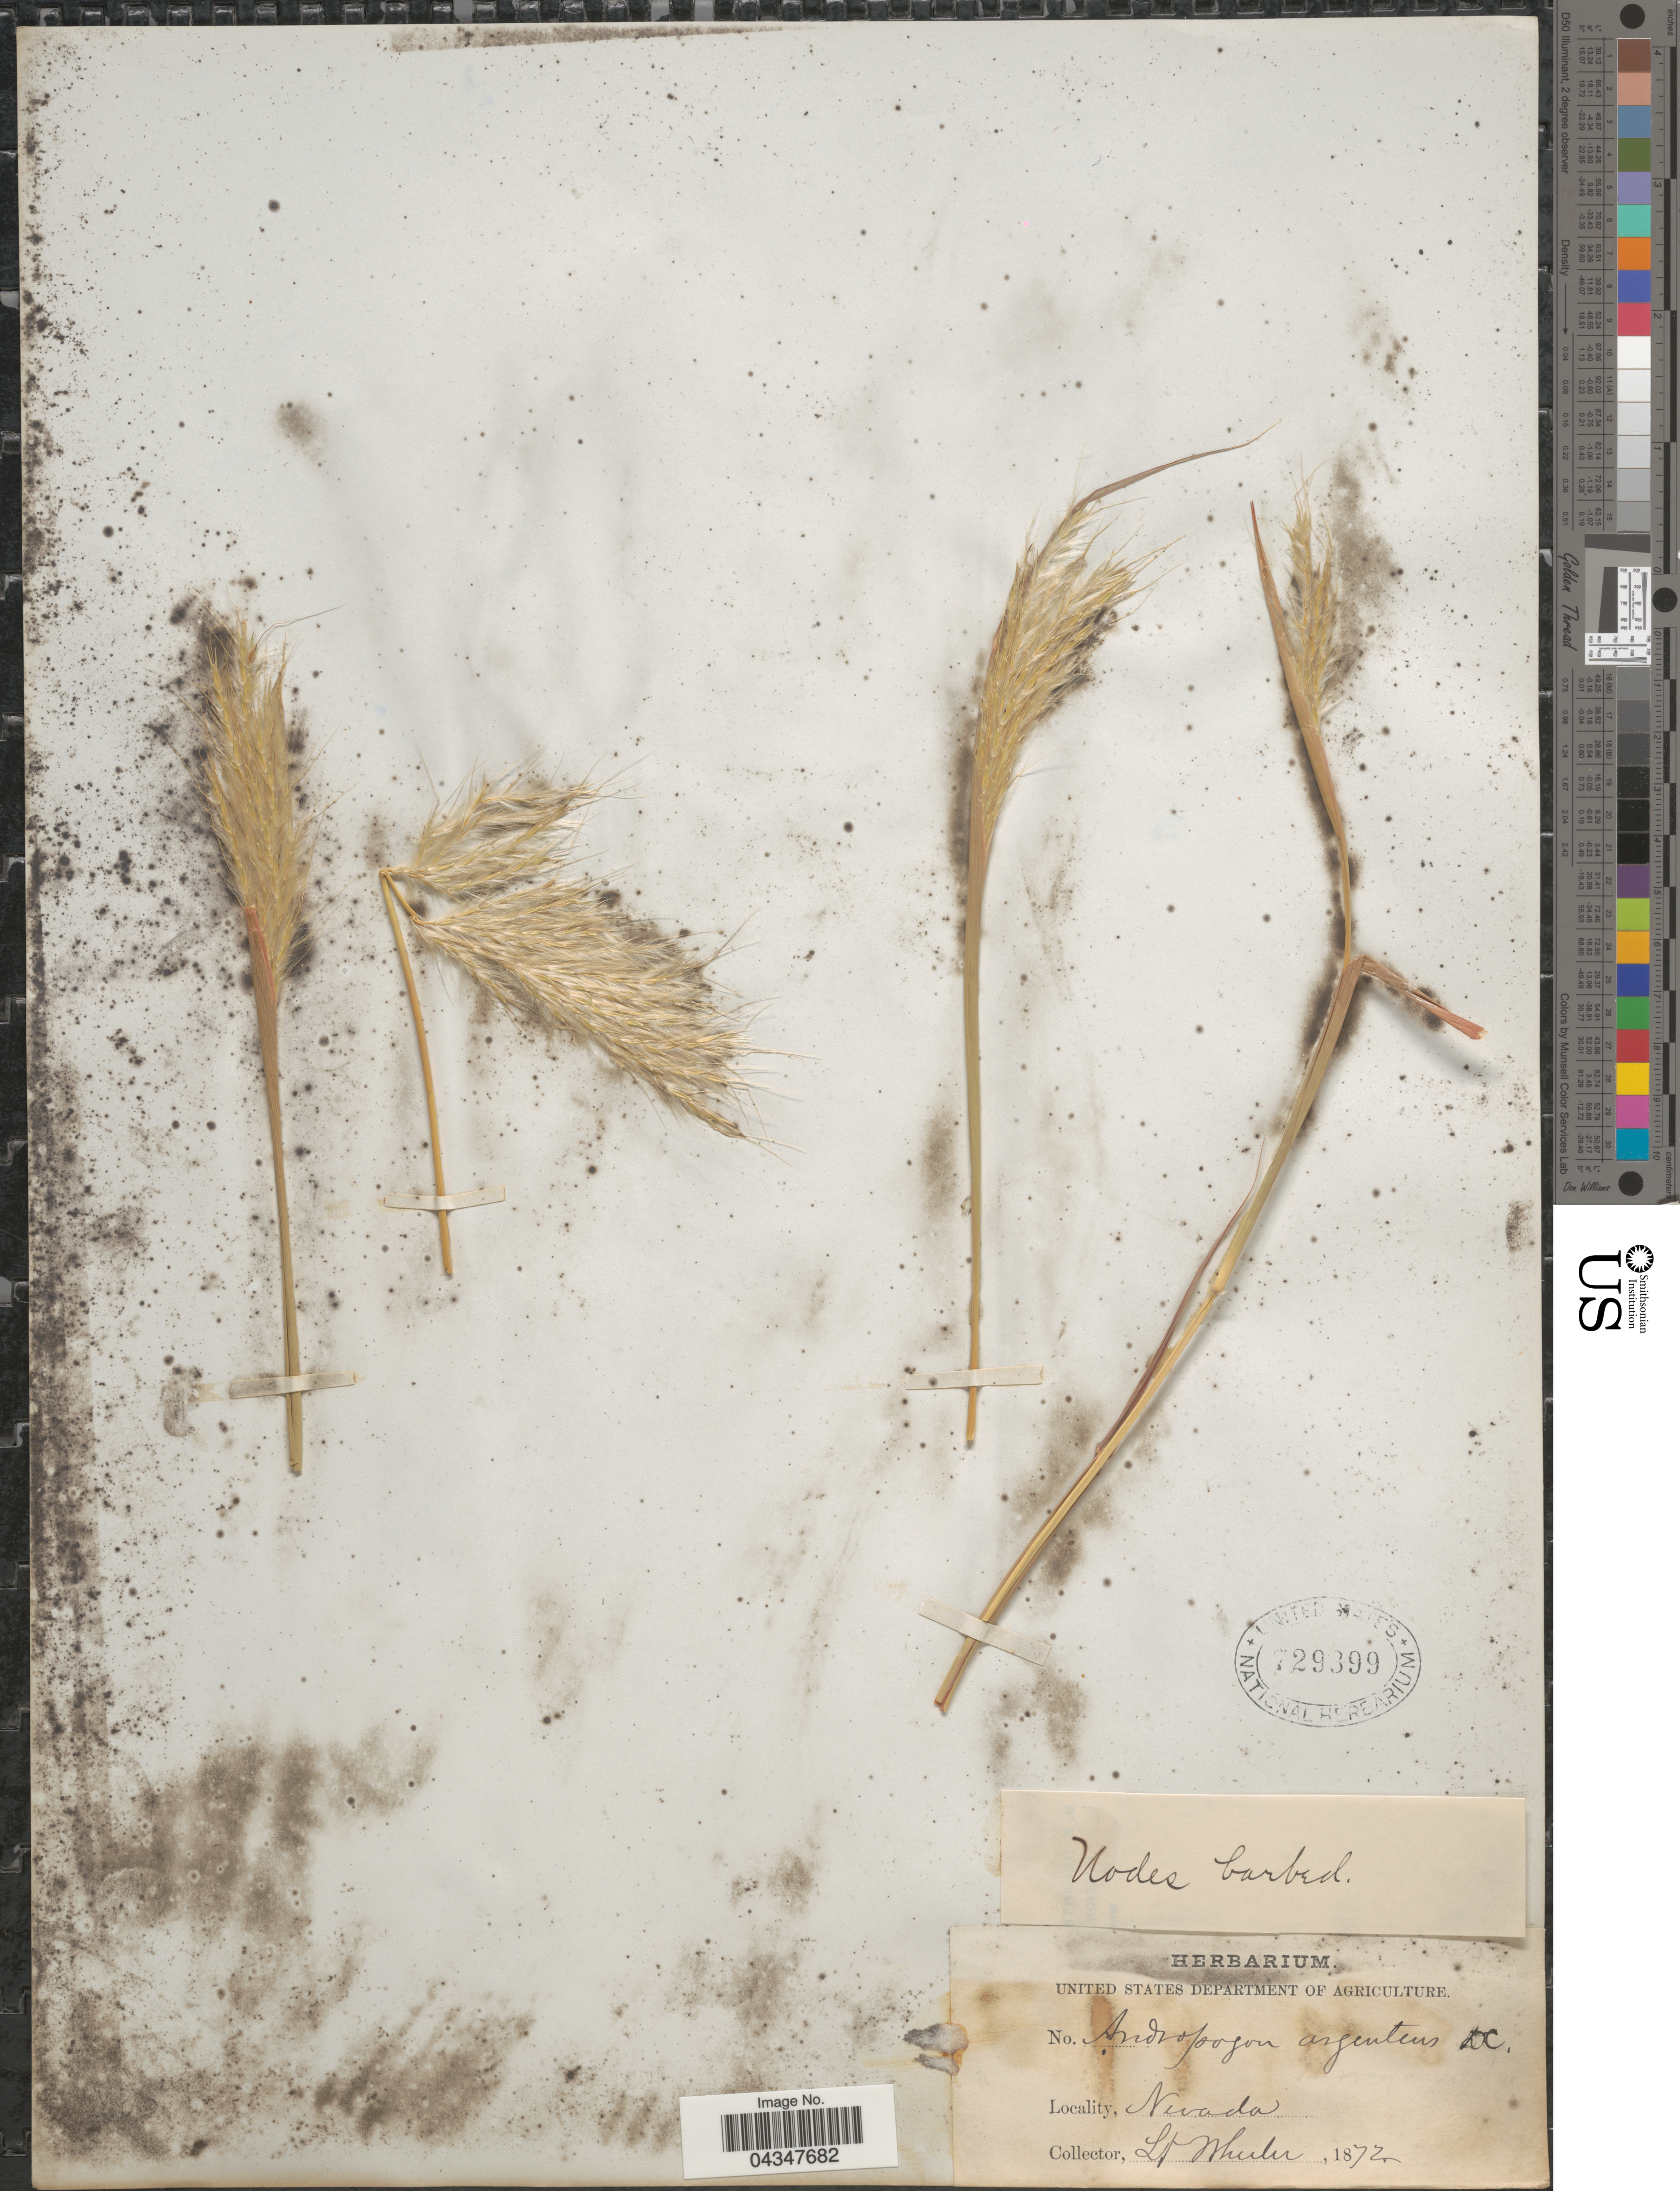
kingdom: Plantae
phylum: Tracheophyta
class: Liliopsida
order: Poales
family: Poaceae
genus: Bothriochloa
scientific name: Bothriochloa barbinodis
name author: (Lag.) Herter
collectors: L. Wheeler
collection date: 1872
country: United States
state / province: Nevada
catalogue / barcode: US 729399